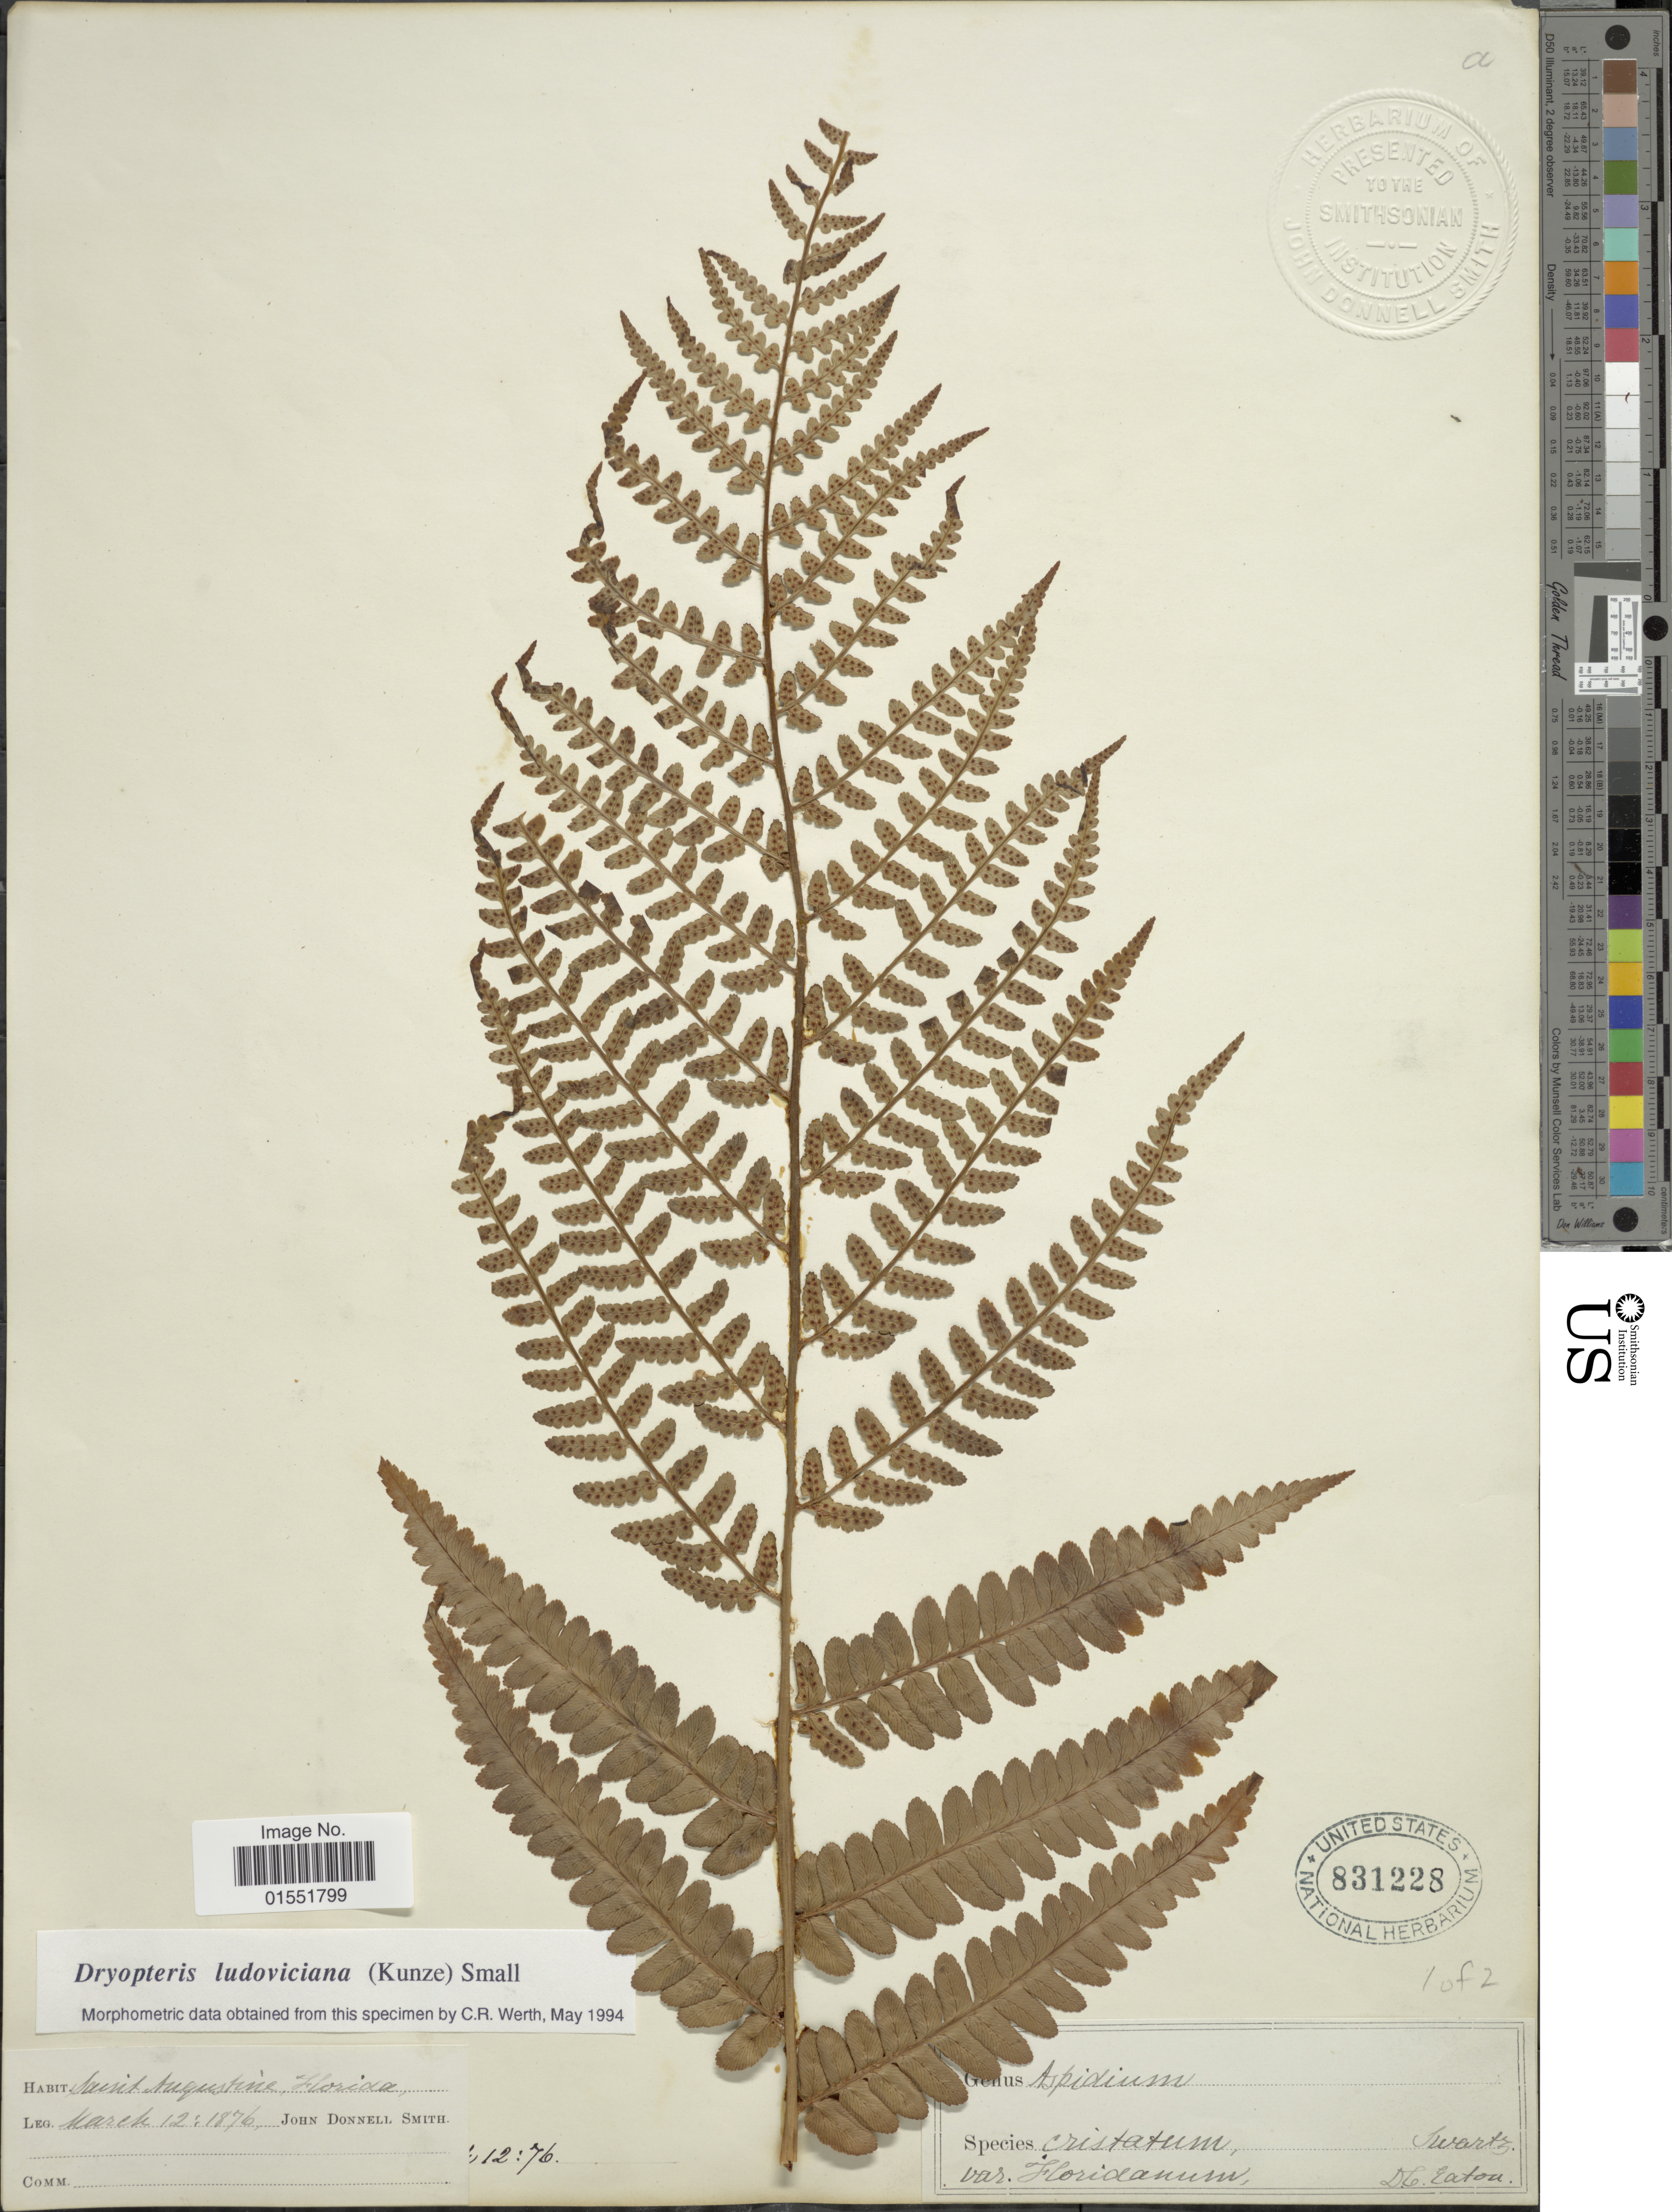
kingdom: Plantae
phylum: Tracheophyta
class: Polypodiopsida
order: Polypodiales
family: Dryopteridaceae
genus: Dryopteris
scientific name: Dryopteris ludoviciana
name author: (Kunze) Small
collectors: J. Donnell Smith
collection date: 1876-03-12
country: United States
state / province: Florida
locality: Saint Augustine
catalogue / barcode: US 831228